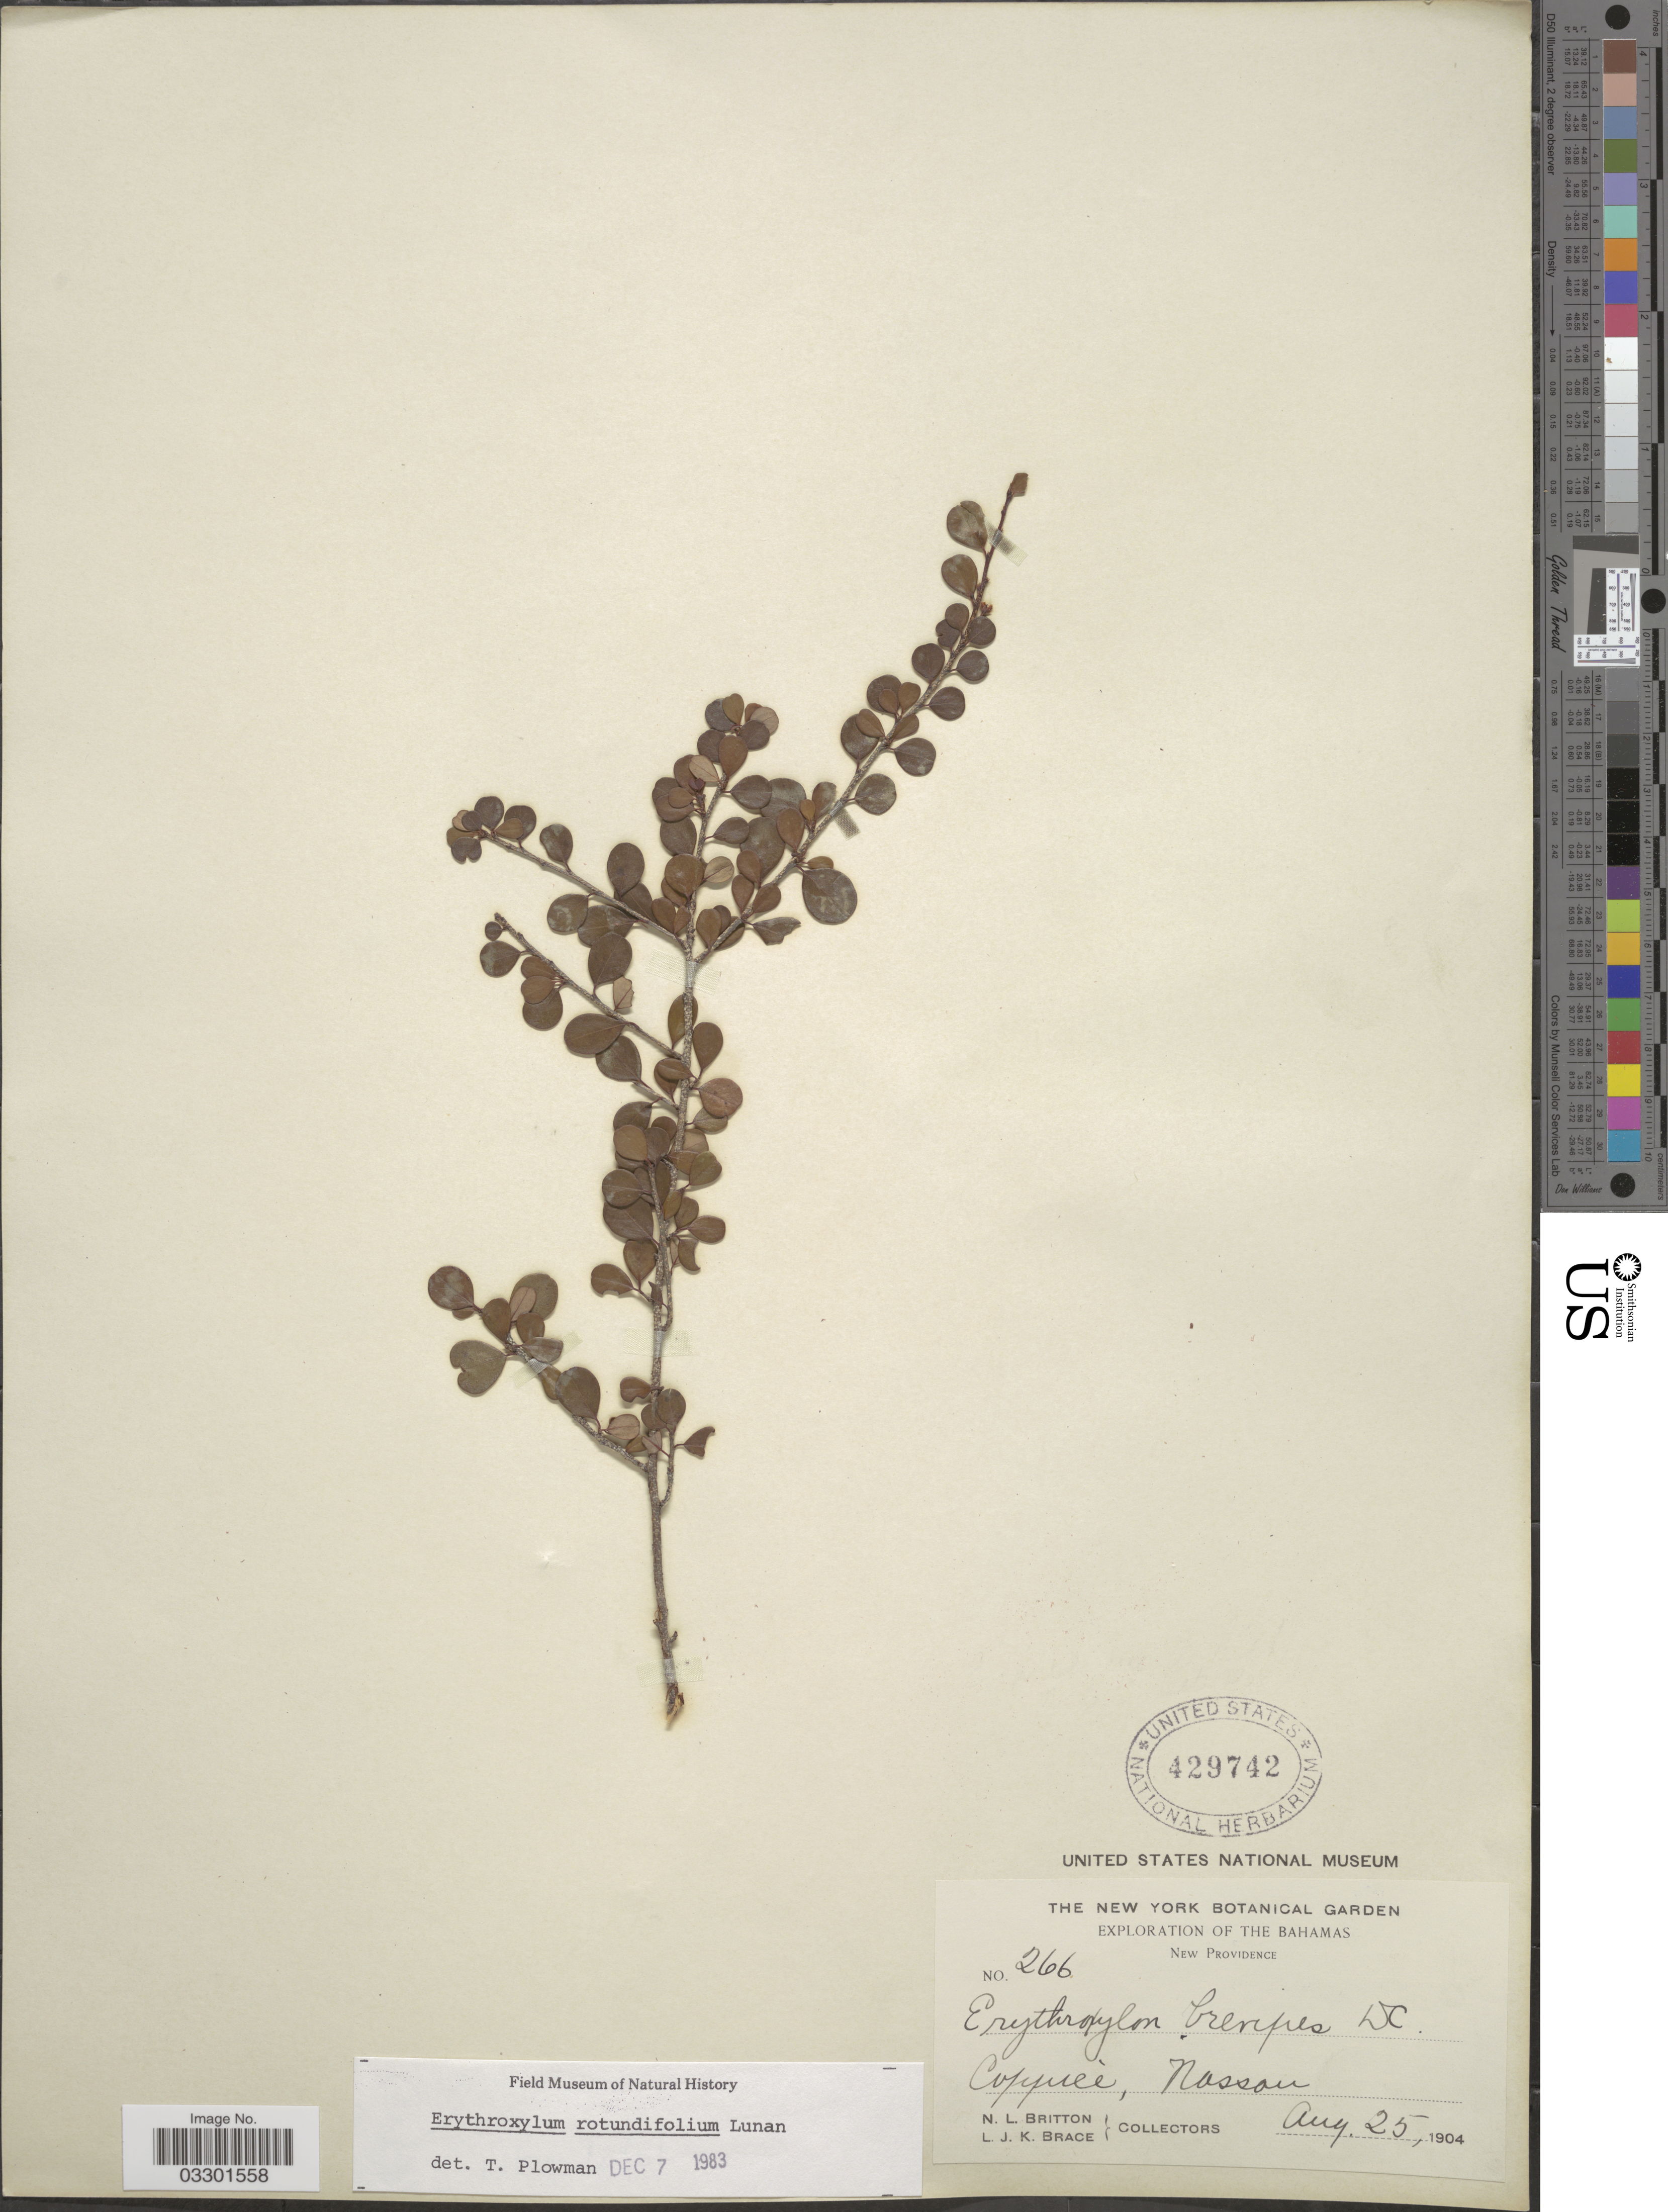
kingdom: Plantae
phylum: Tracheophyta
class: Magnoliopsida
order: Malpighiales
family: Erythroxylaceae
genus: Erythroxylum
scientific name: Erythroxylum rotundifolium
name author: Lunan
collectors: N. Britton & L. J. K. Brace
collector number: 266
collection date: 1904-08-25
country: Bahamas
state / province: New Providence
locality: Coppice, Nassau.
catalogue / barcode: US 429742